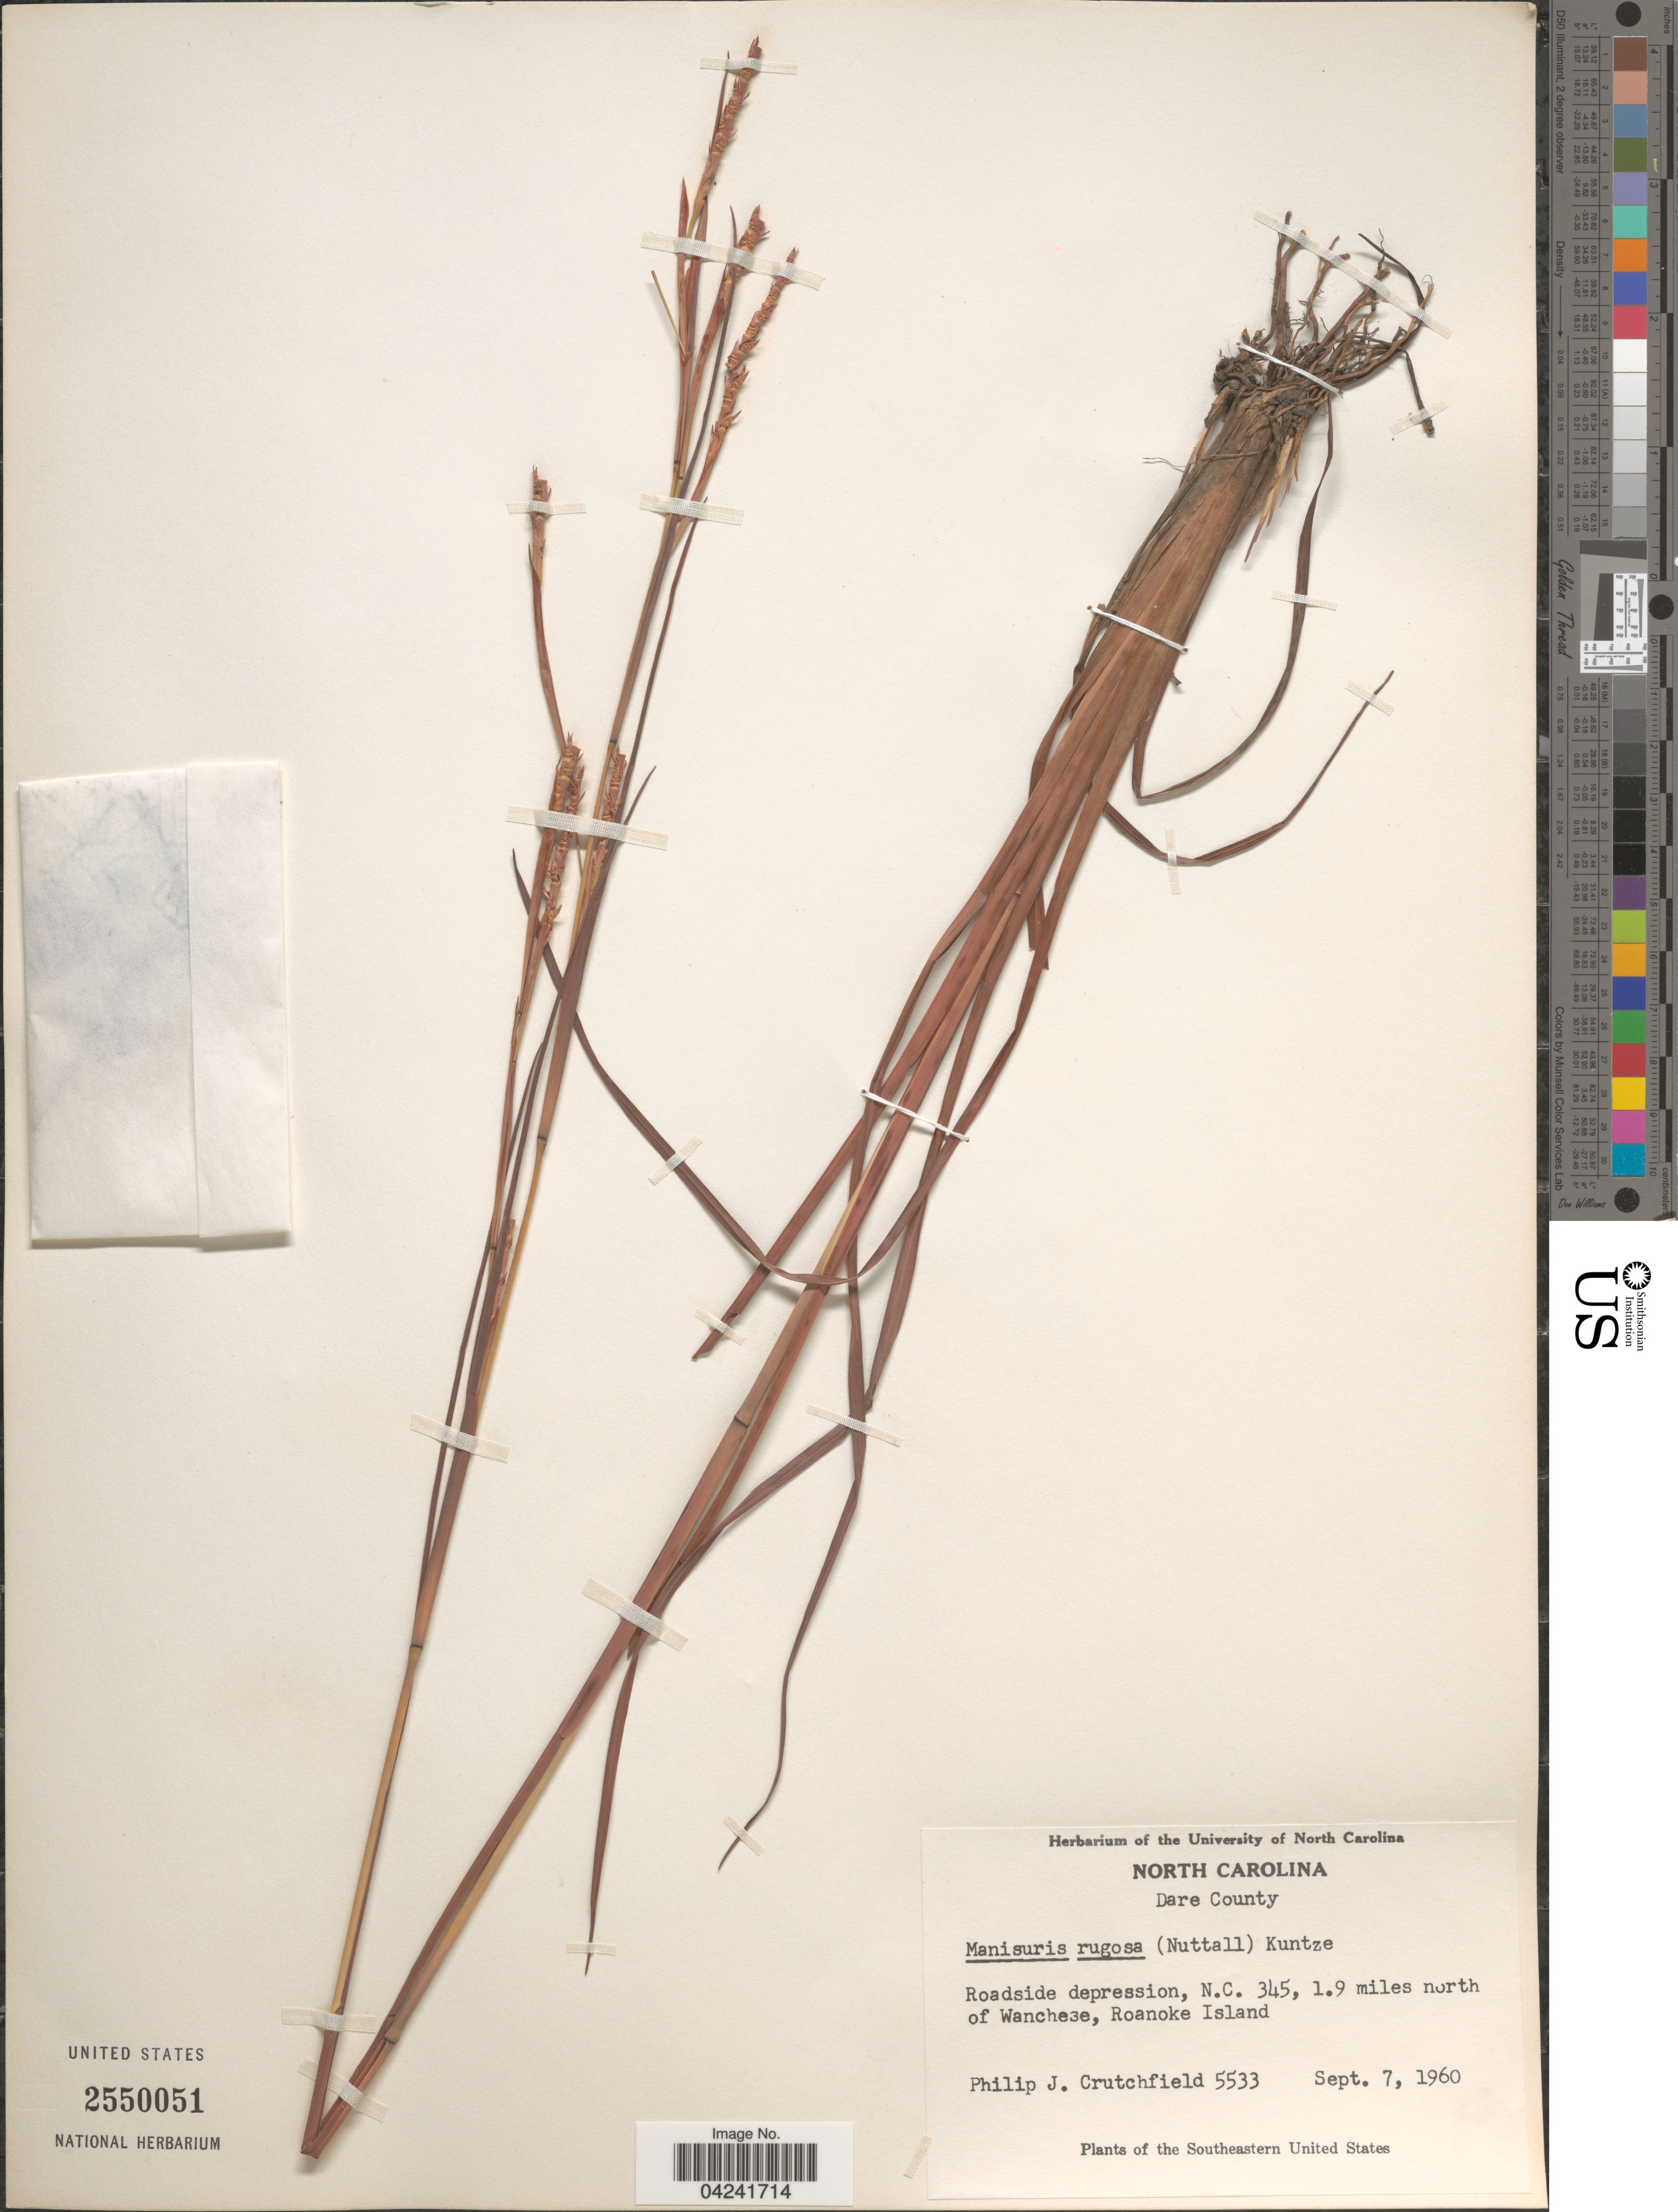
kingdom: Plantae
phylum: Tracheophyta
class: Liliopsida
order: Poales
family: Poaceae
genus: Mnesithea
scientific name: Mnesithea rugosa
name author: (Nutt.) de Koning & Sosef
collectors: P. Crutchfield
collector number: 5533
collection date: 1960-09-07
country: United States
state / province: North Carolina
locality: Dare County. Roadside depression, N.C. 345, 1.9 miles north of Wanchese, Roanoke Island. Southeastern United States.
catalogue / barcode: US 2550051